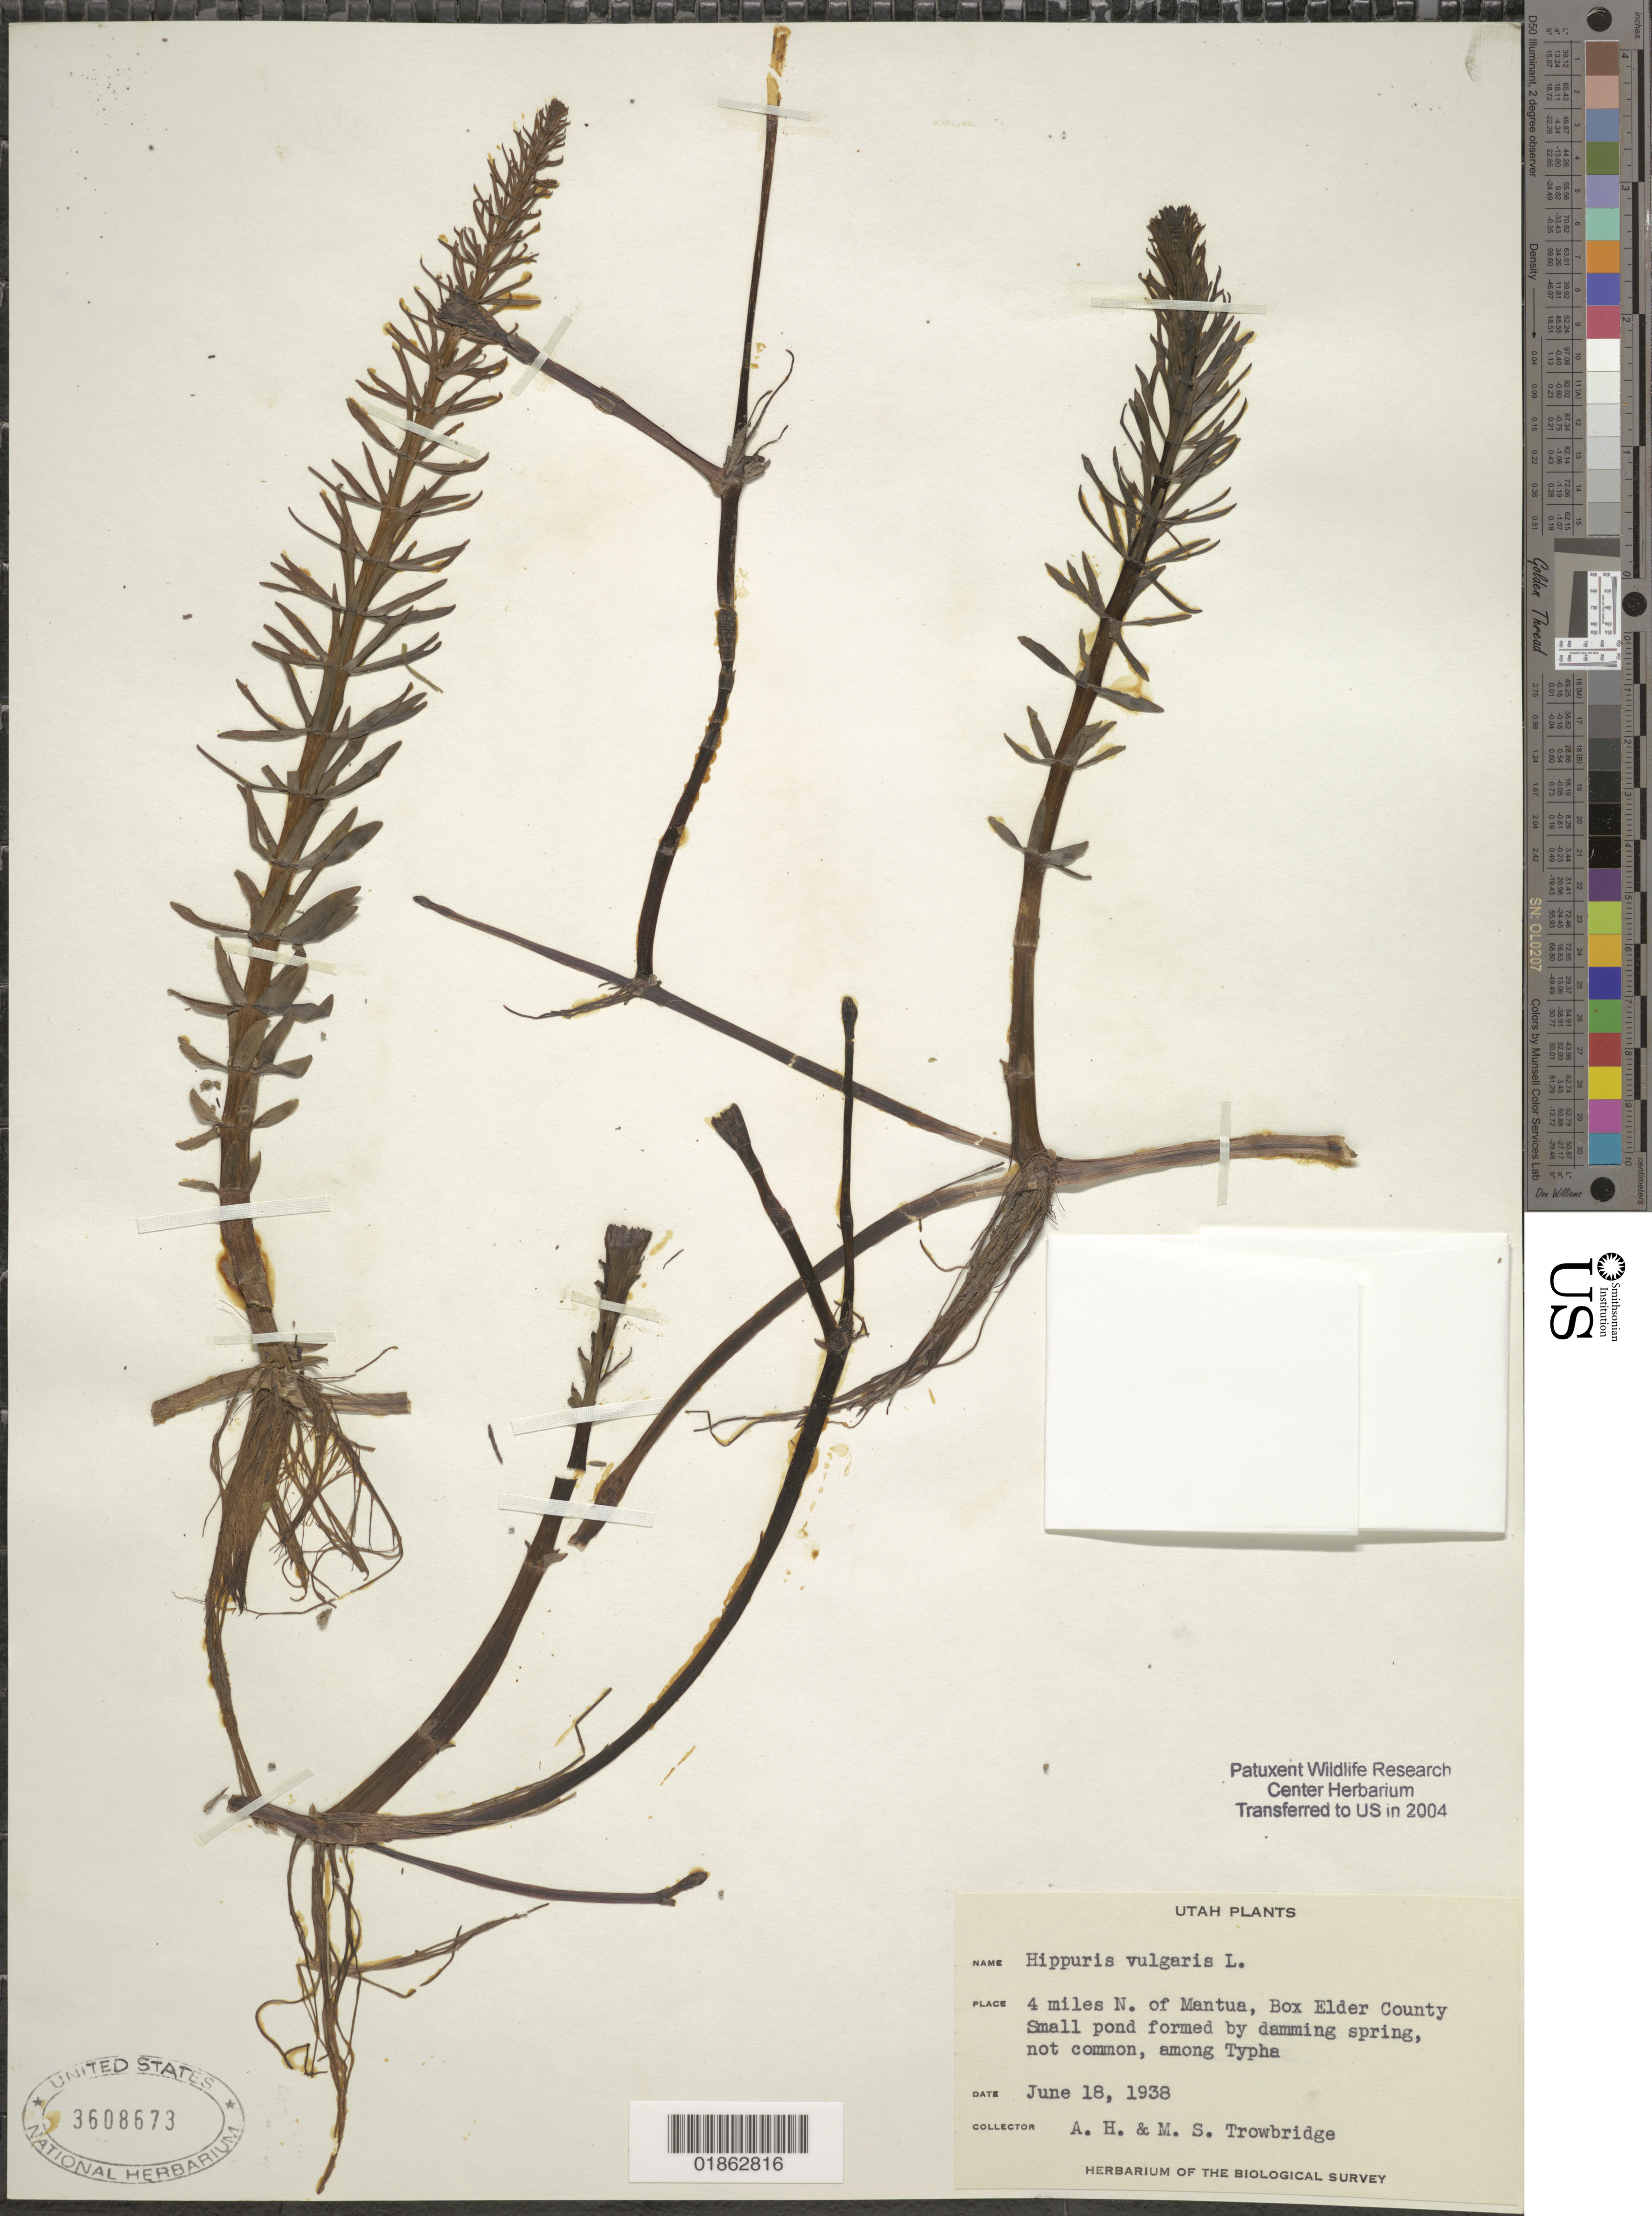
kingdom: Plantae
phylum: Tracheophyta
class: Magnoliopsida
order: Lamiales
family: Plantaginaceae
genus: Hippuris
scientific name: Hippuris vulgaris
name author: L.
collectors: A. H. Trowbridge & M. Trowbridge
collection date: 1938-06-18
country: United States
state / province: Utah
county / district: Box Elder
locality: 4 miles N. of Mantua, Box Elder County. Small pond formed by damming spring.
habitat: Small pond formed by damming spring.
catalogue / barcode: US 3608673